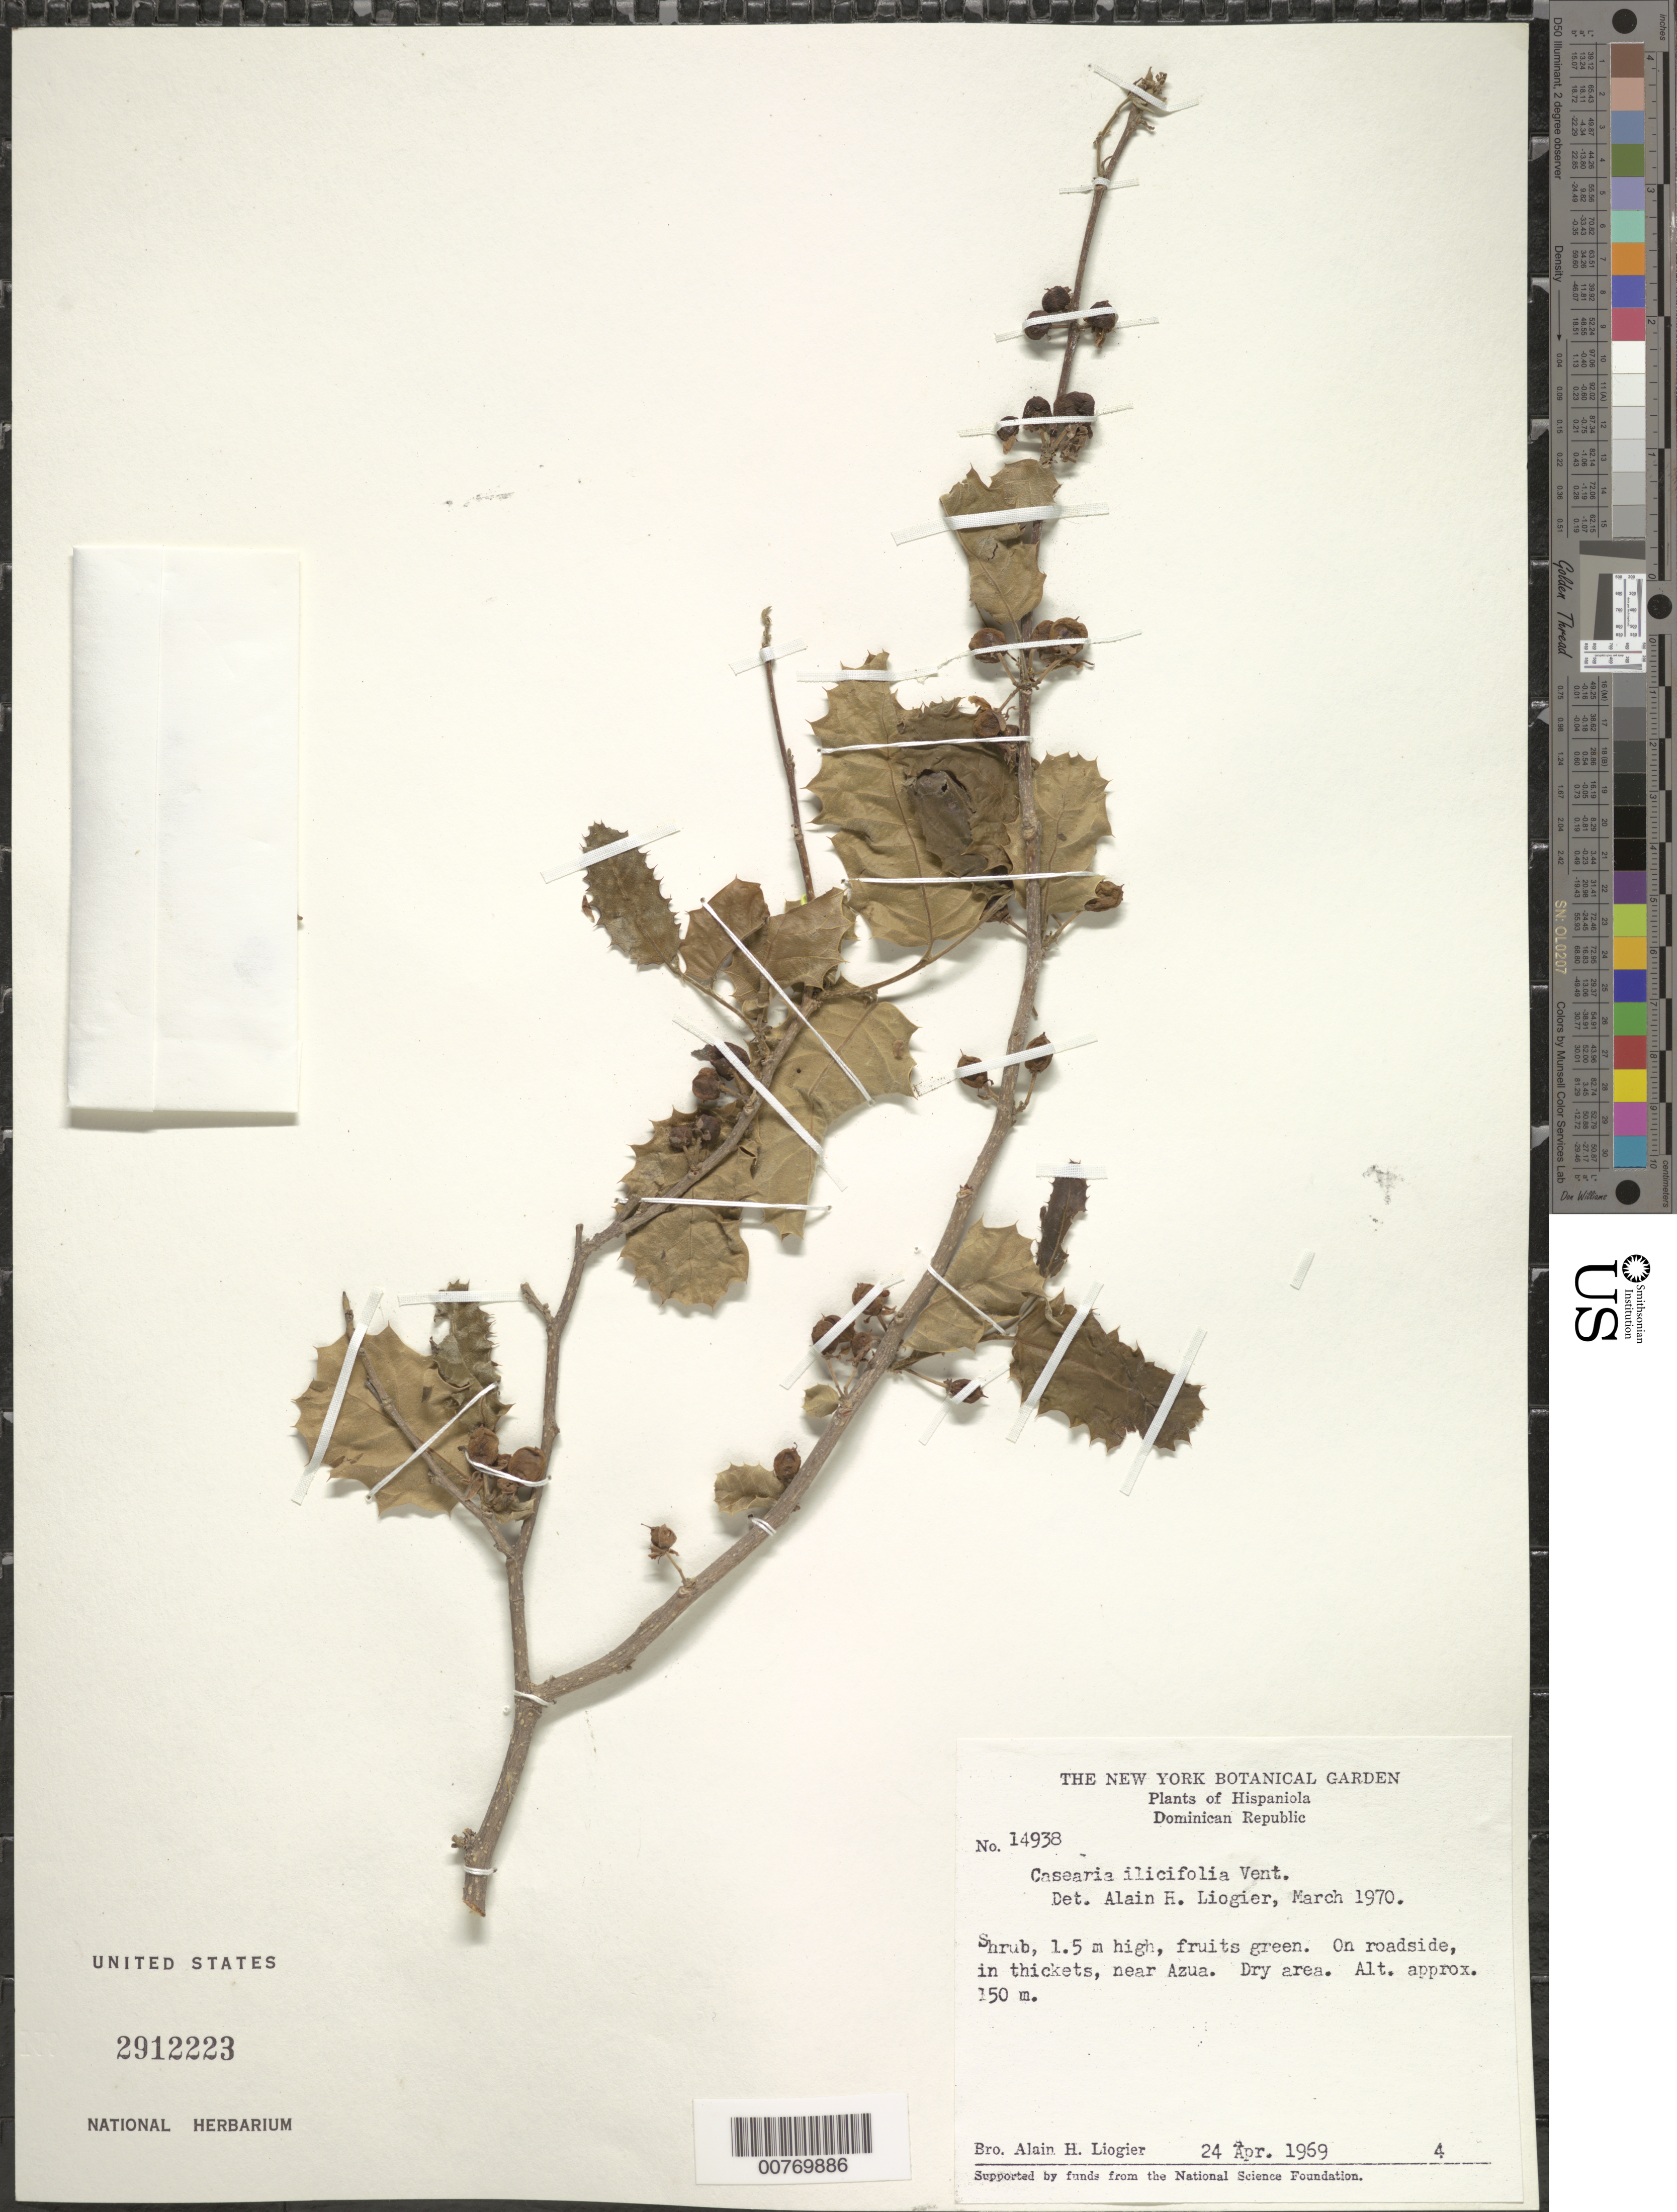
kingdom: Plantae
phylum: Tracheophyta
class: Magnoliopsida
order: Malpighiales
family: Salicaceae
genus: Casearia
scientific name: Casearia ilicifolia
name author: Vent.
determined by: Liogier, Alain H.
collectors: A. H. Liogier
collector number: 14938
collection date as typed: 24 Apr 1969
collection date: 1969-04-24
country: Dominican Republic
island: Hispaniola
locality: On roadside near Azua.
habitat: In thickets, dry area.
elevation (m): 150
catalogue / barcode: US 2912223